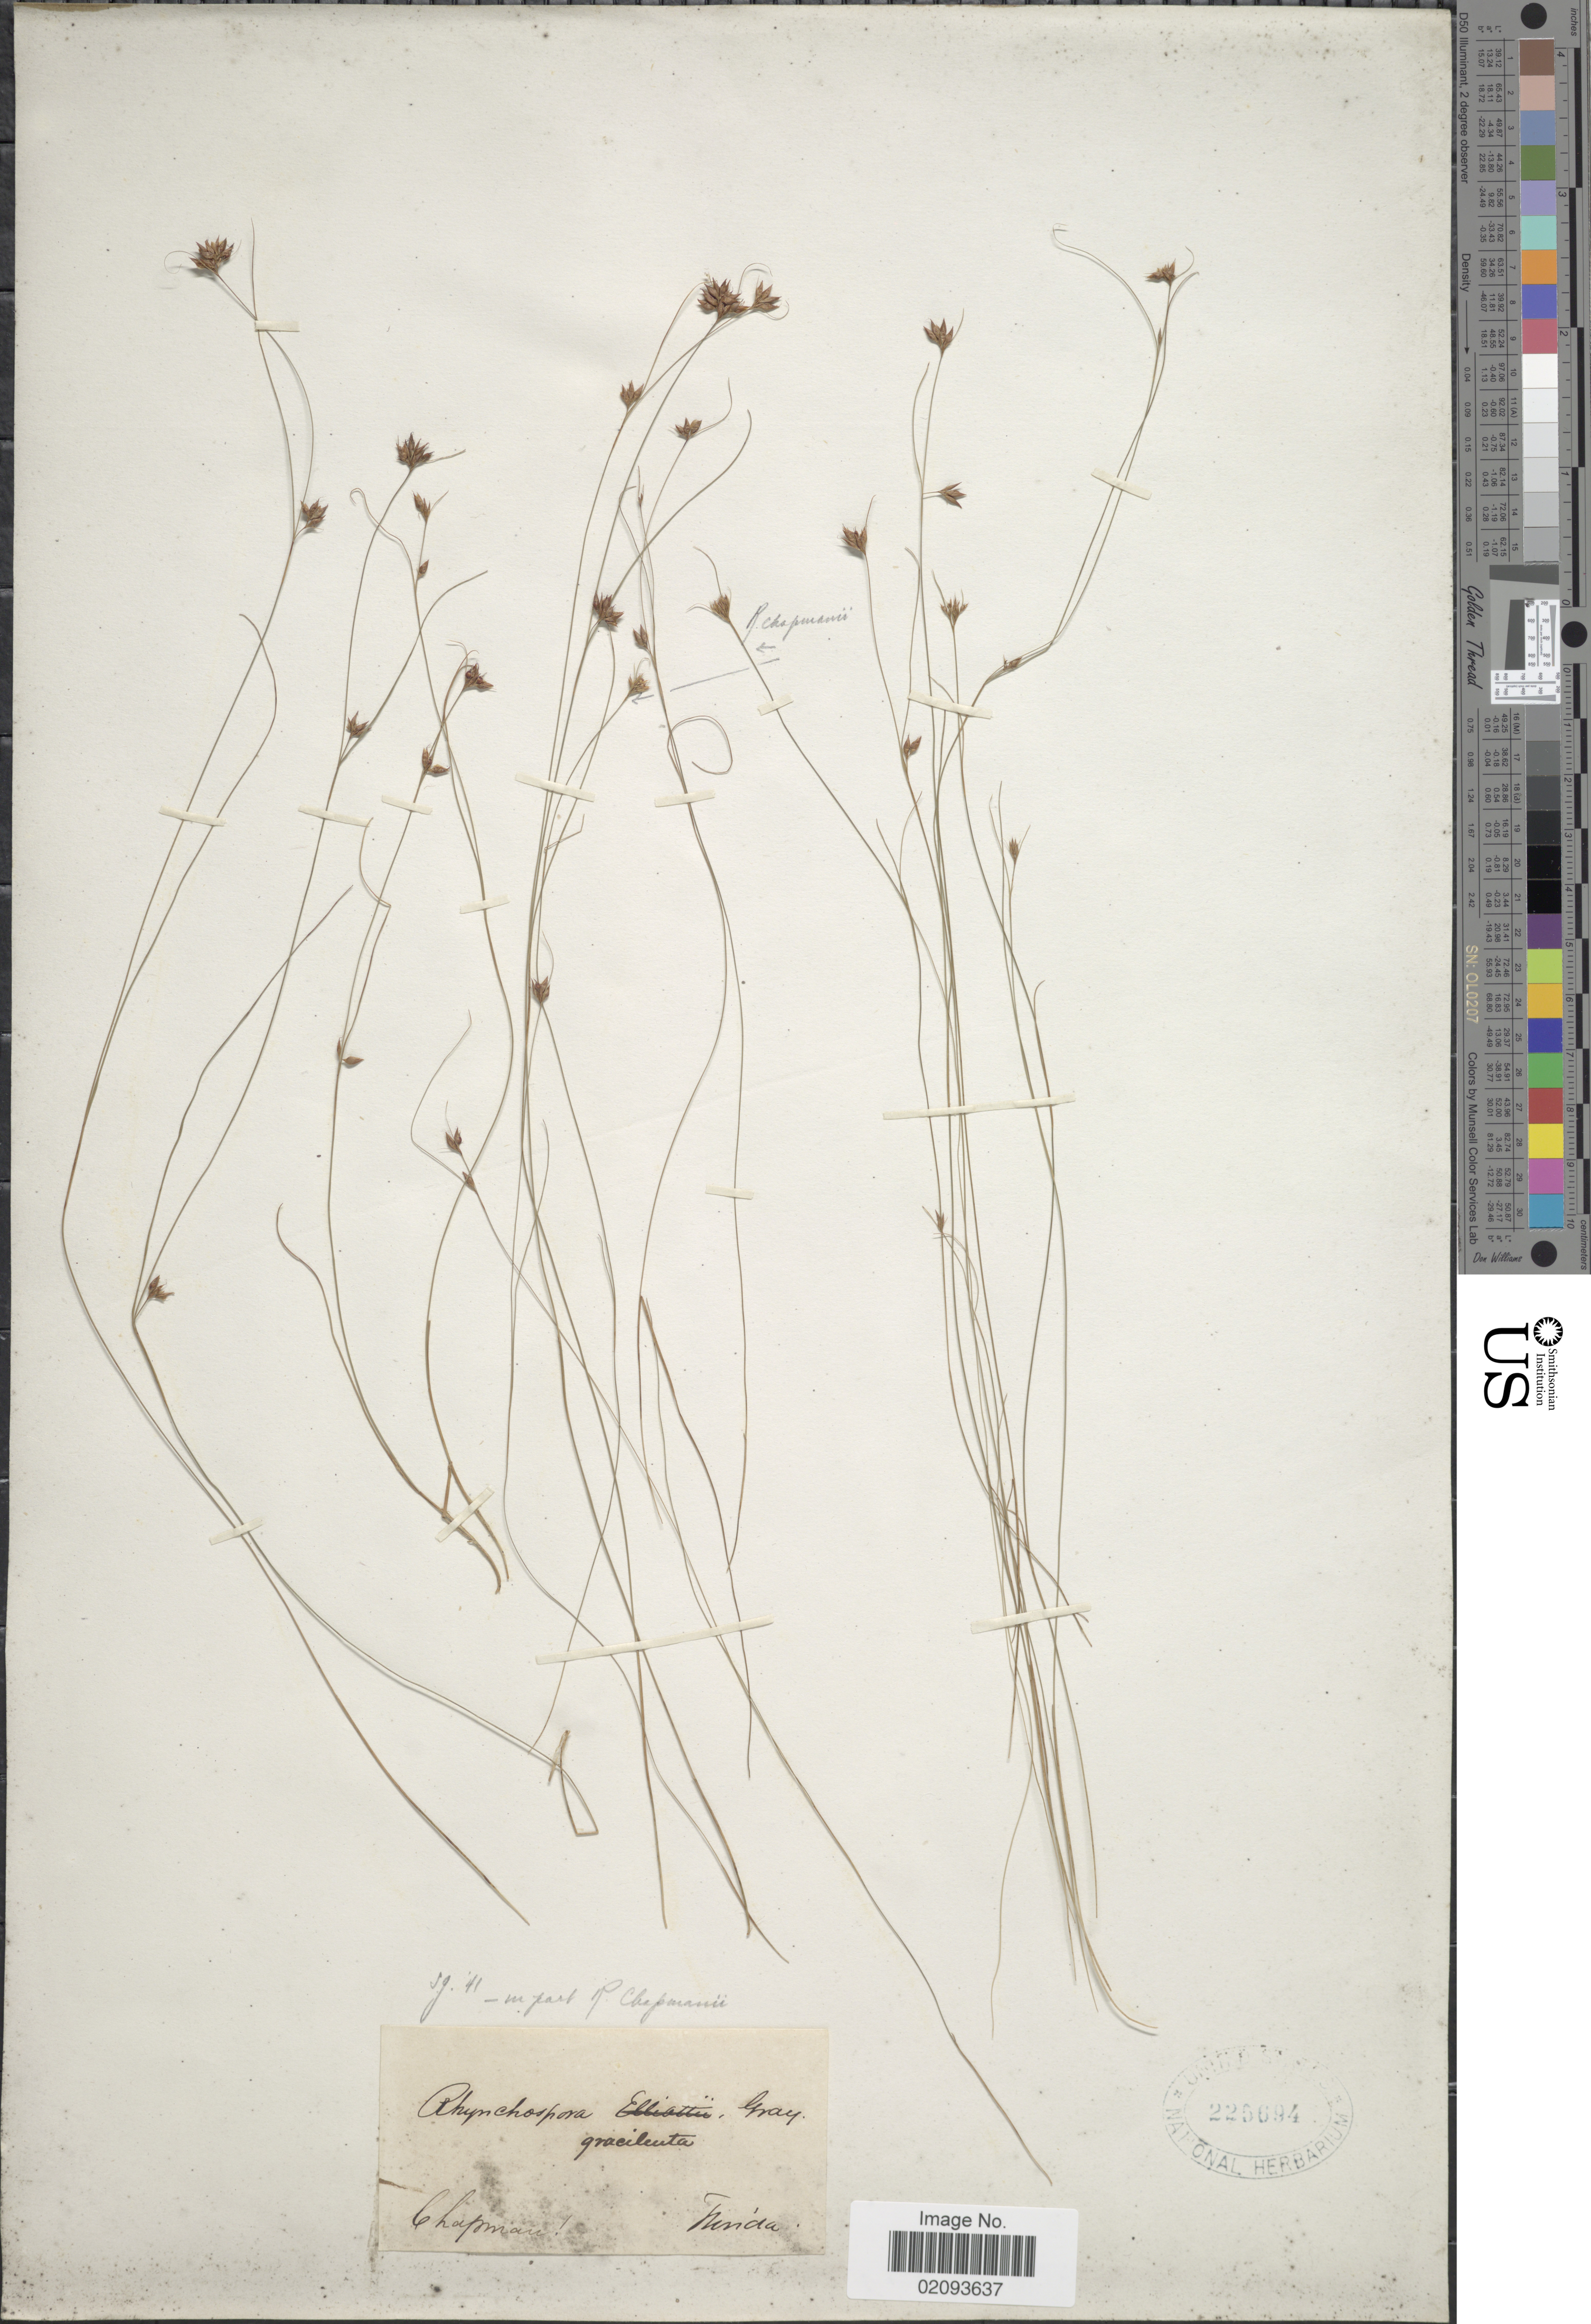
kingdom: Plantae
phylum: Tracheophyta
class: Liliopsida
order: Poales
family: Cyperaceae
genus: Rhynchospora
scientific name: Rhynchospora gracilenta A. Gray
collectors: A. Chapman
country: United States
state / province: Florida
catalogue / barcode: US 225694